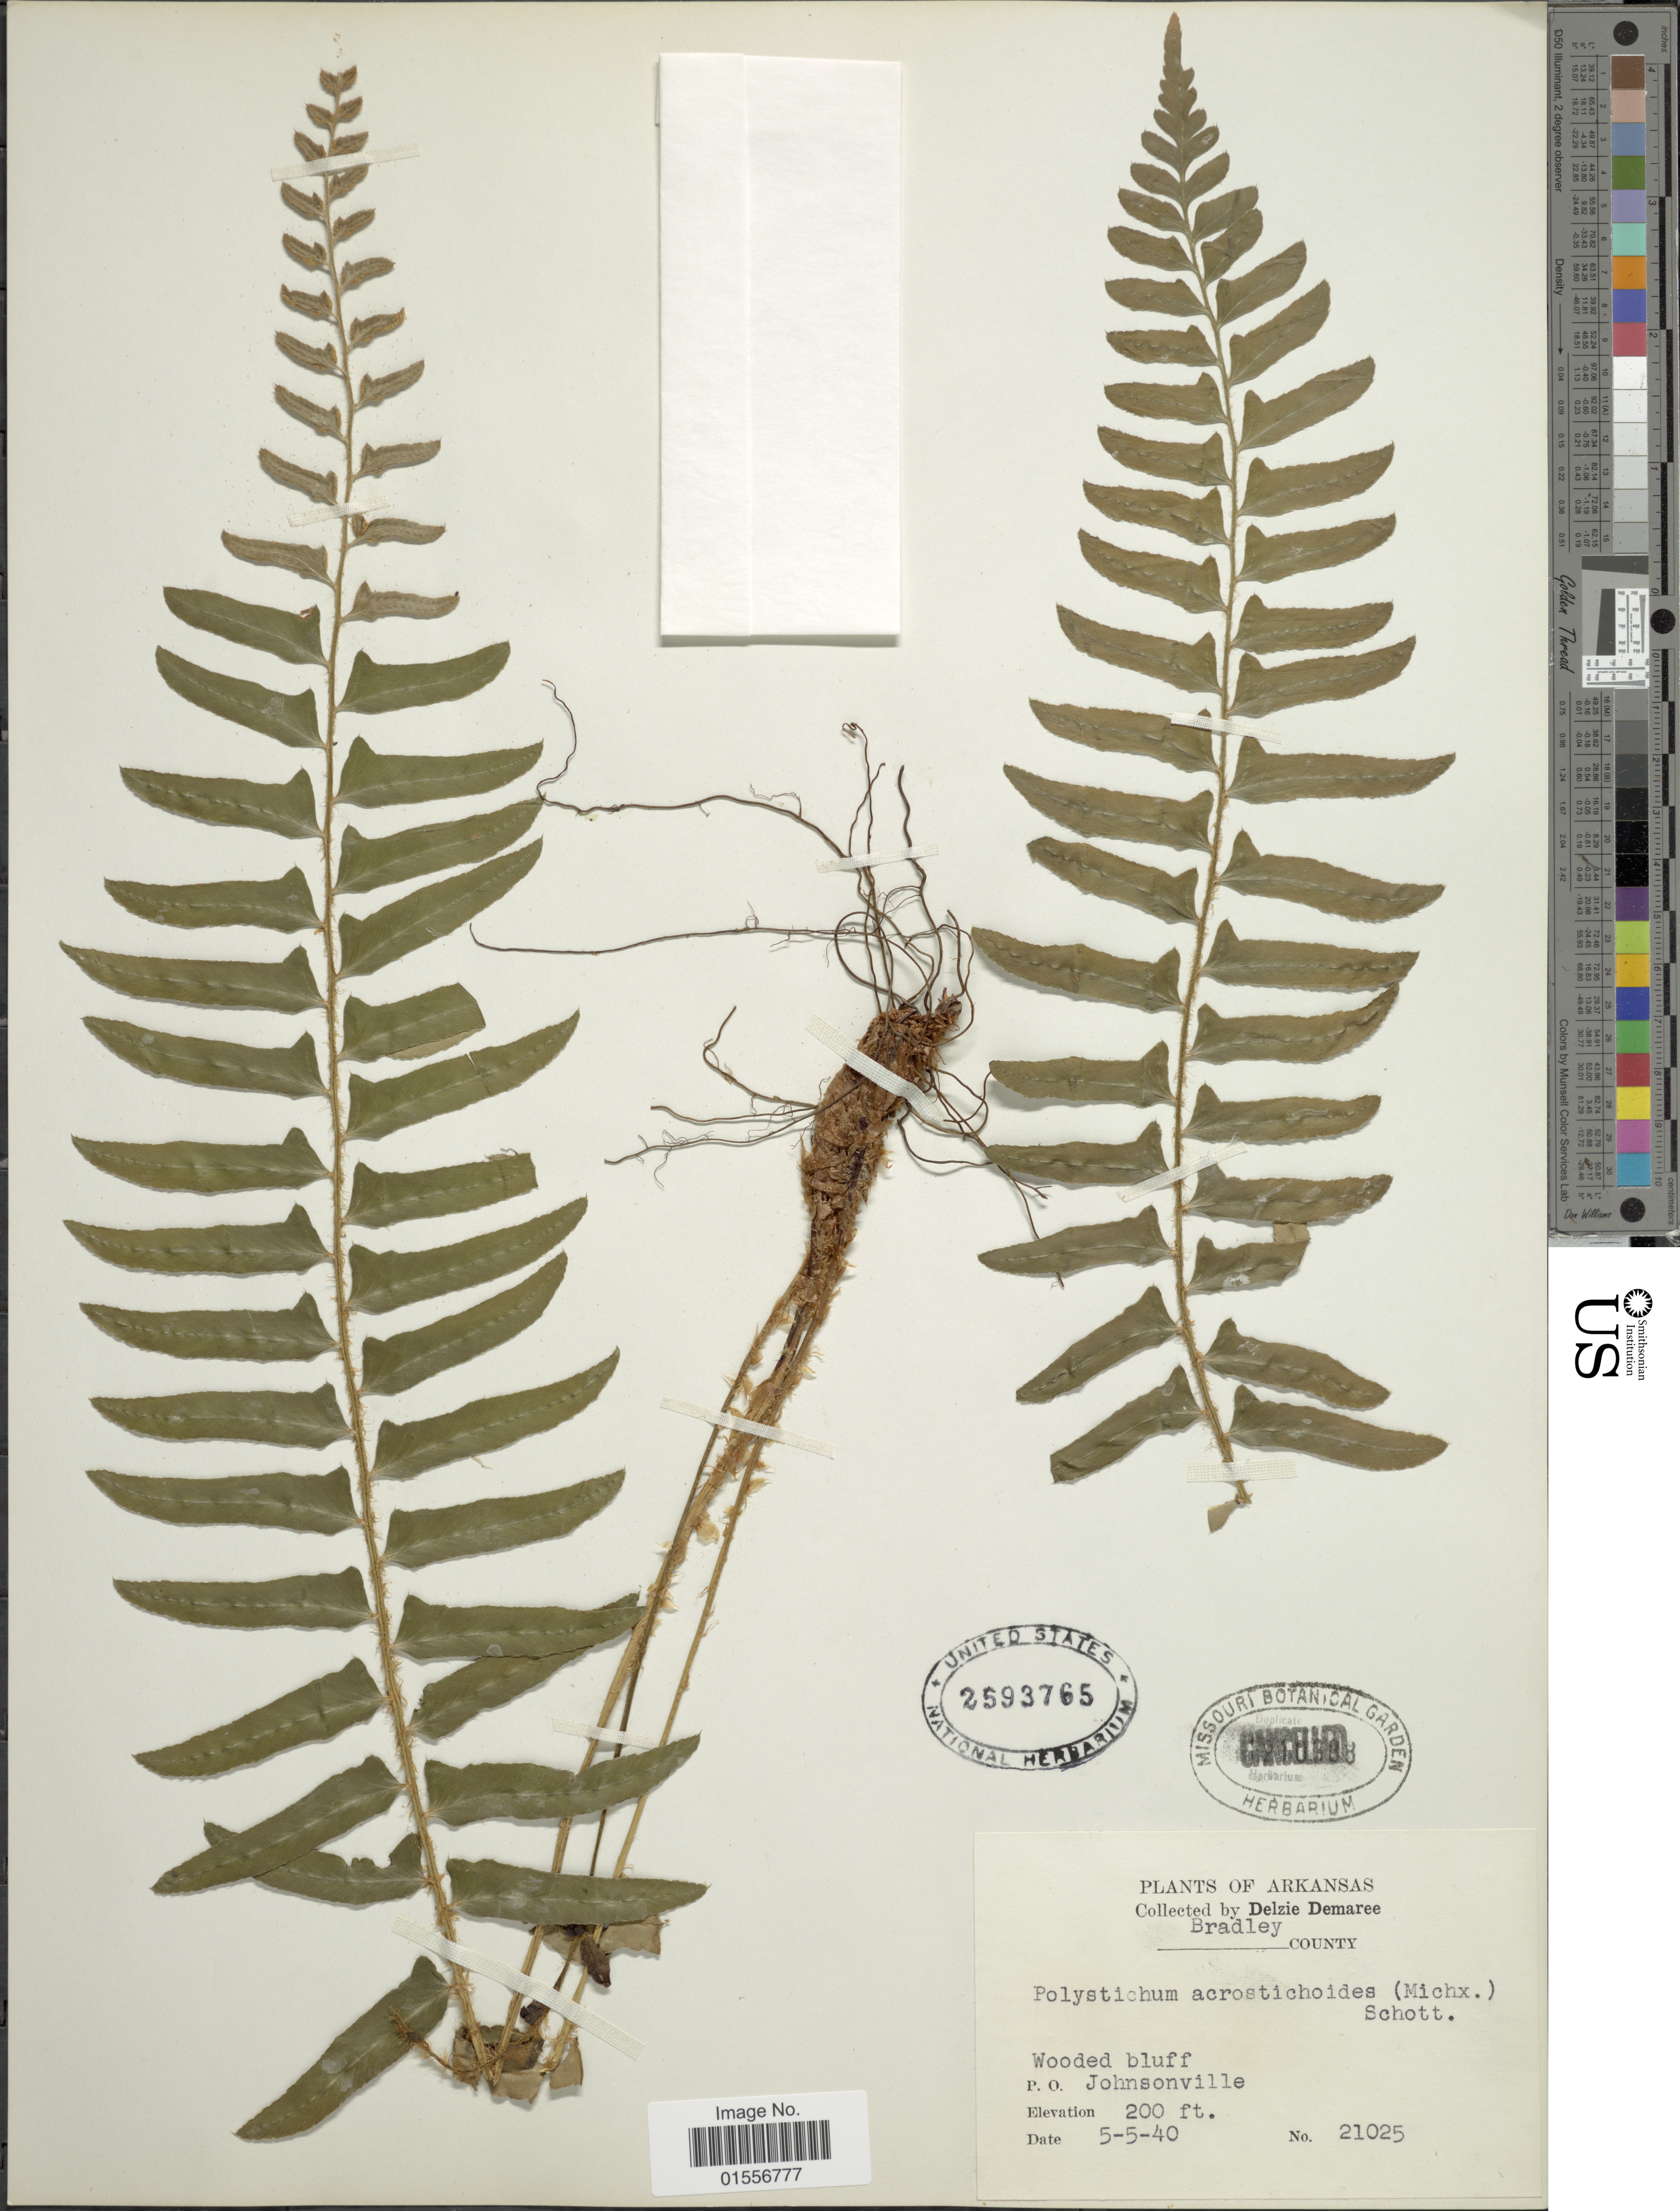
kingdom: Plantae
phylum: Tracheophyta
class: Polypodiopsida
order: Polypodiales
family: Dryopteridaceae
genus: Polystichum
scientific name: Polystichum acrostichoides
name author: (Michx.) Schott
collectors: D. Demaree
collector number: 21025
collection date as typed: Transcribed d/m/y: 5/5/40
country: United States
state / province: Arkansas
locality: Bradley County, wooded bluff, P. O. Johnsonville.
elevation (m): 61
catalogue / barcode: US 2593765